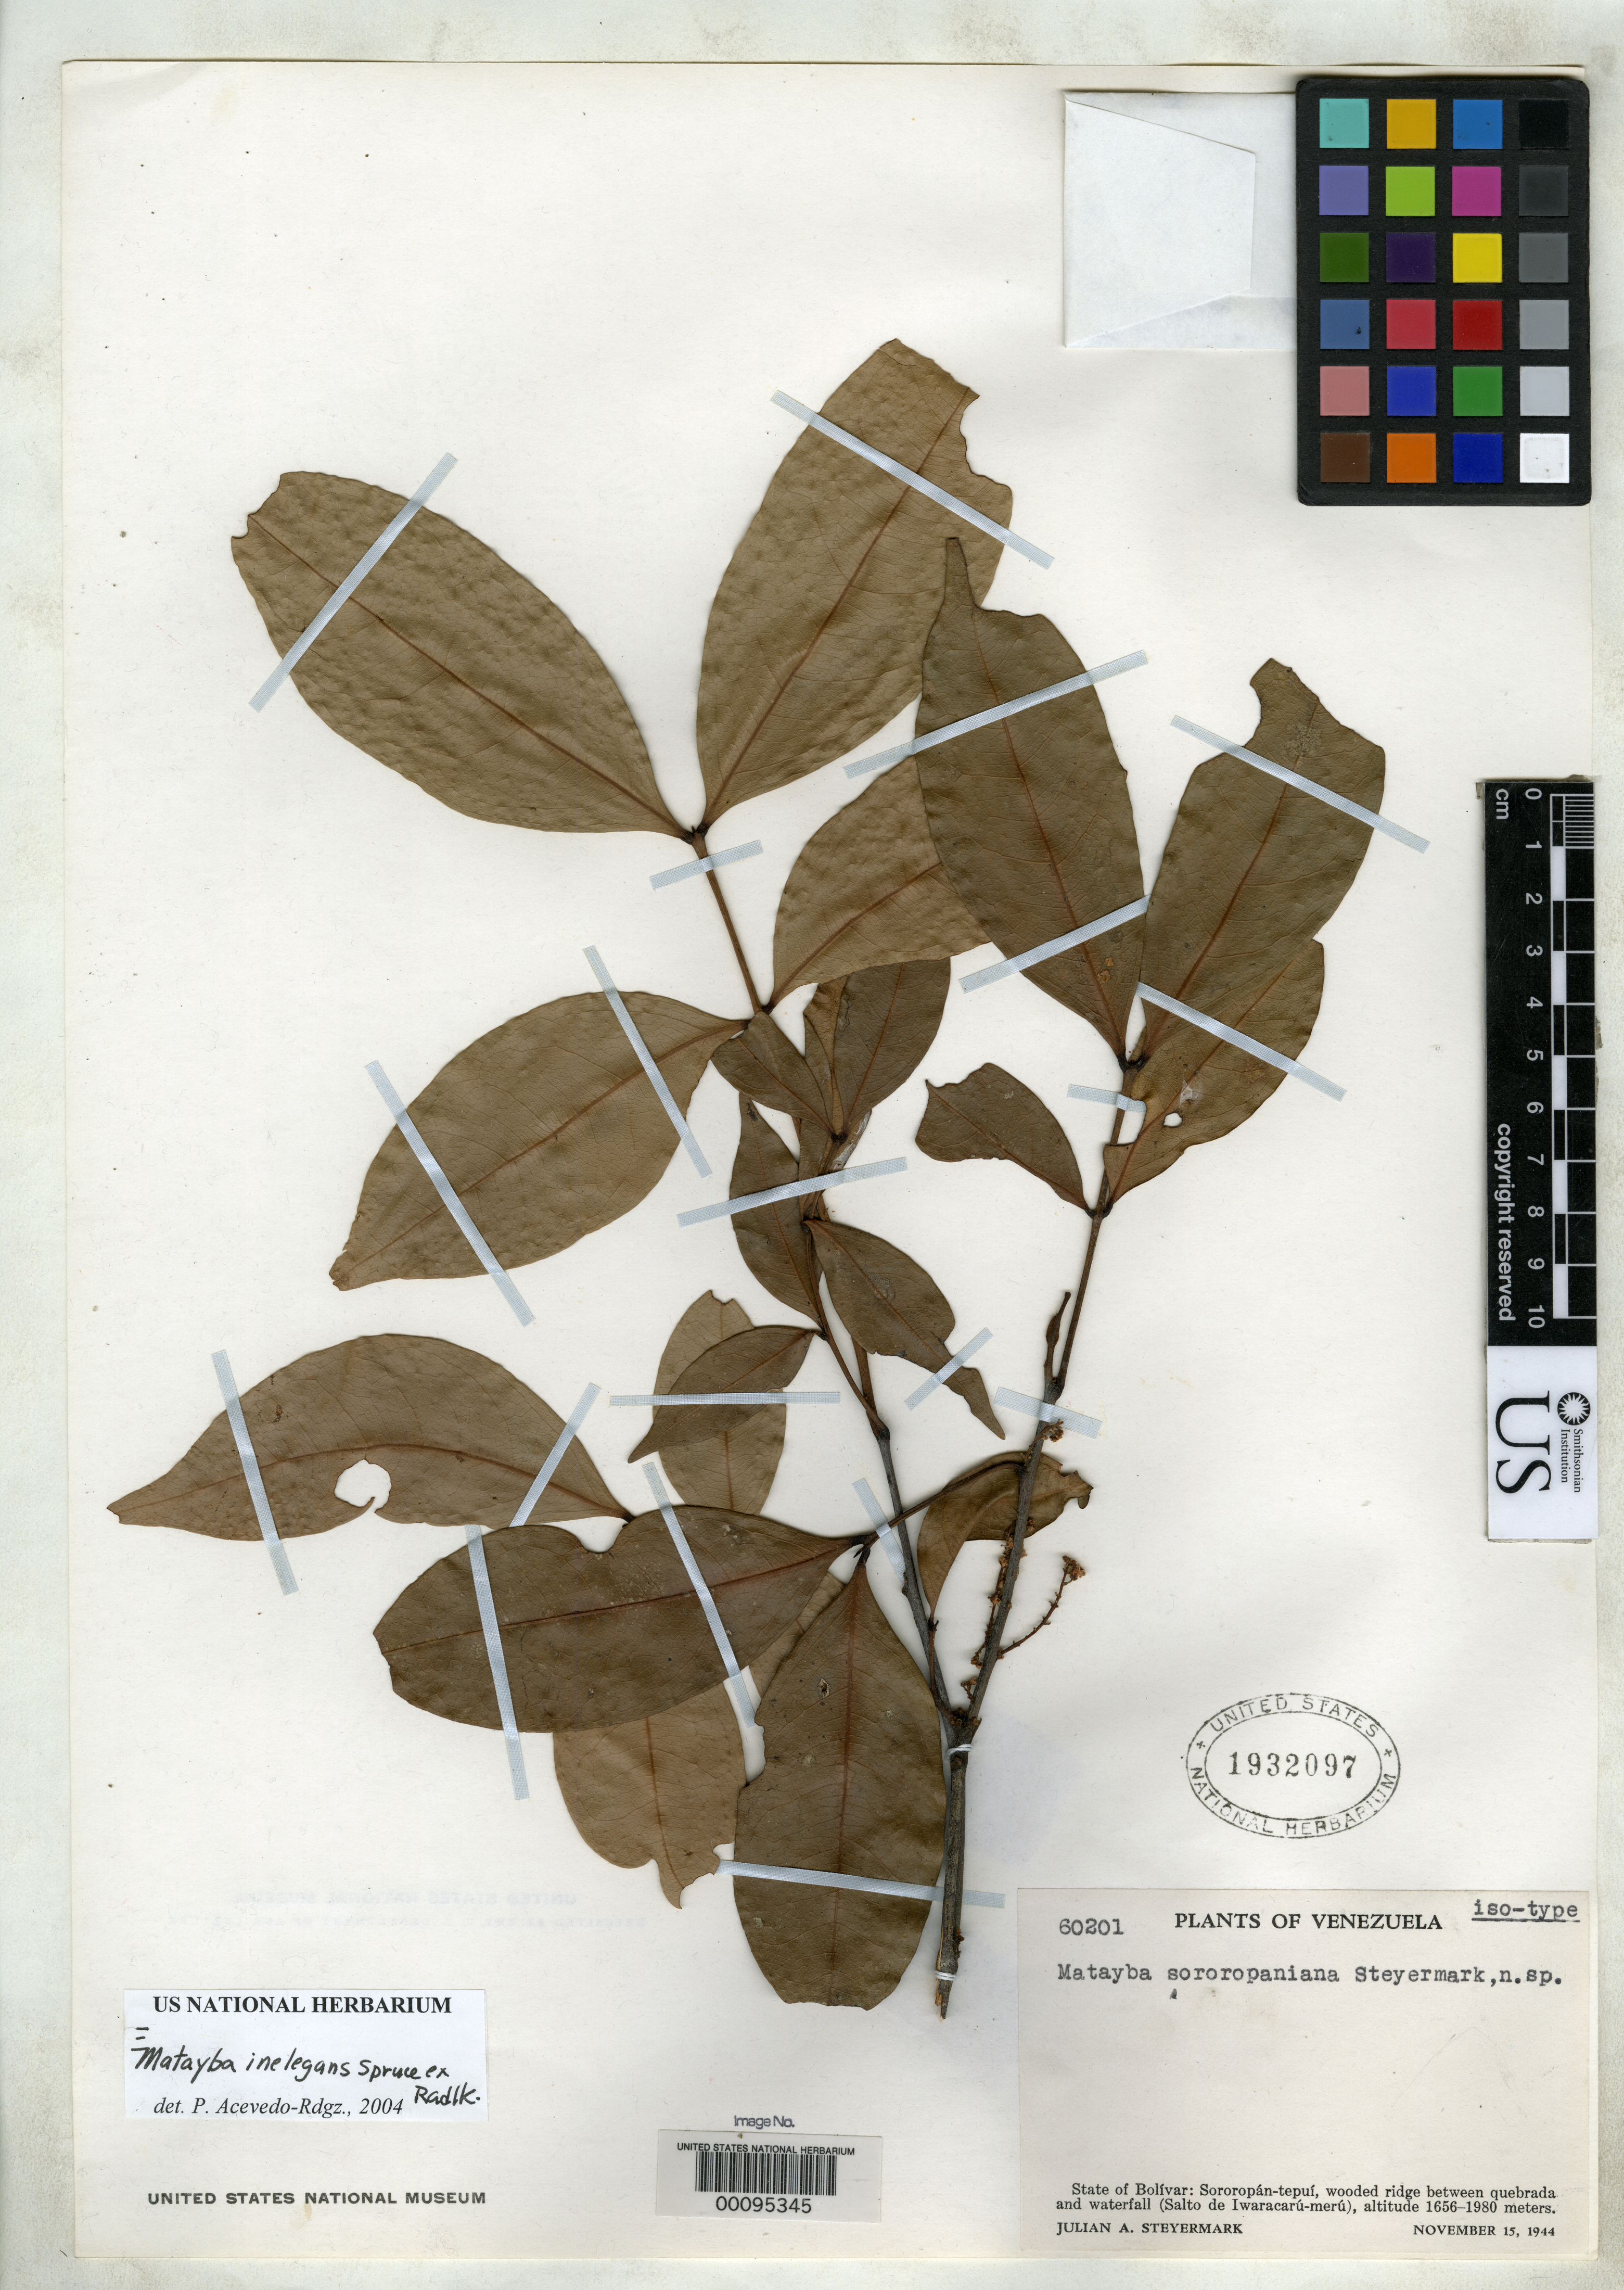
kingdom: Plantae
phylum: Tracheophyta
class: Magnoliopsida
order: Sapindales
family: Sapindaceae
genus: Matayba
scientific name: Matayba sororopaniana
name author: Steyerm.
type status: Isotype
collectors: J. Steyermark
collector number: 60201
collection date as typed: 15 Nov 1944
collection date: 1944-11-15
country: Venezuela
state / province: Bolivar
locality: Sororopan-tepui.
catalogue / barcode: US 1932097